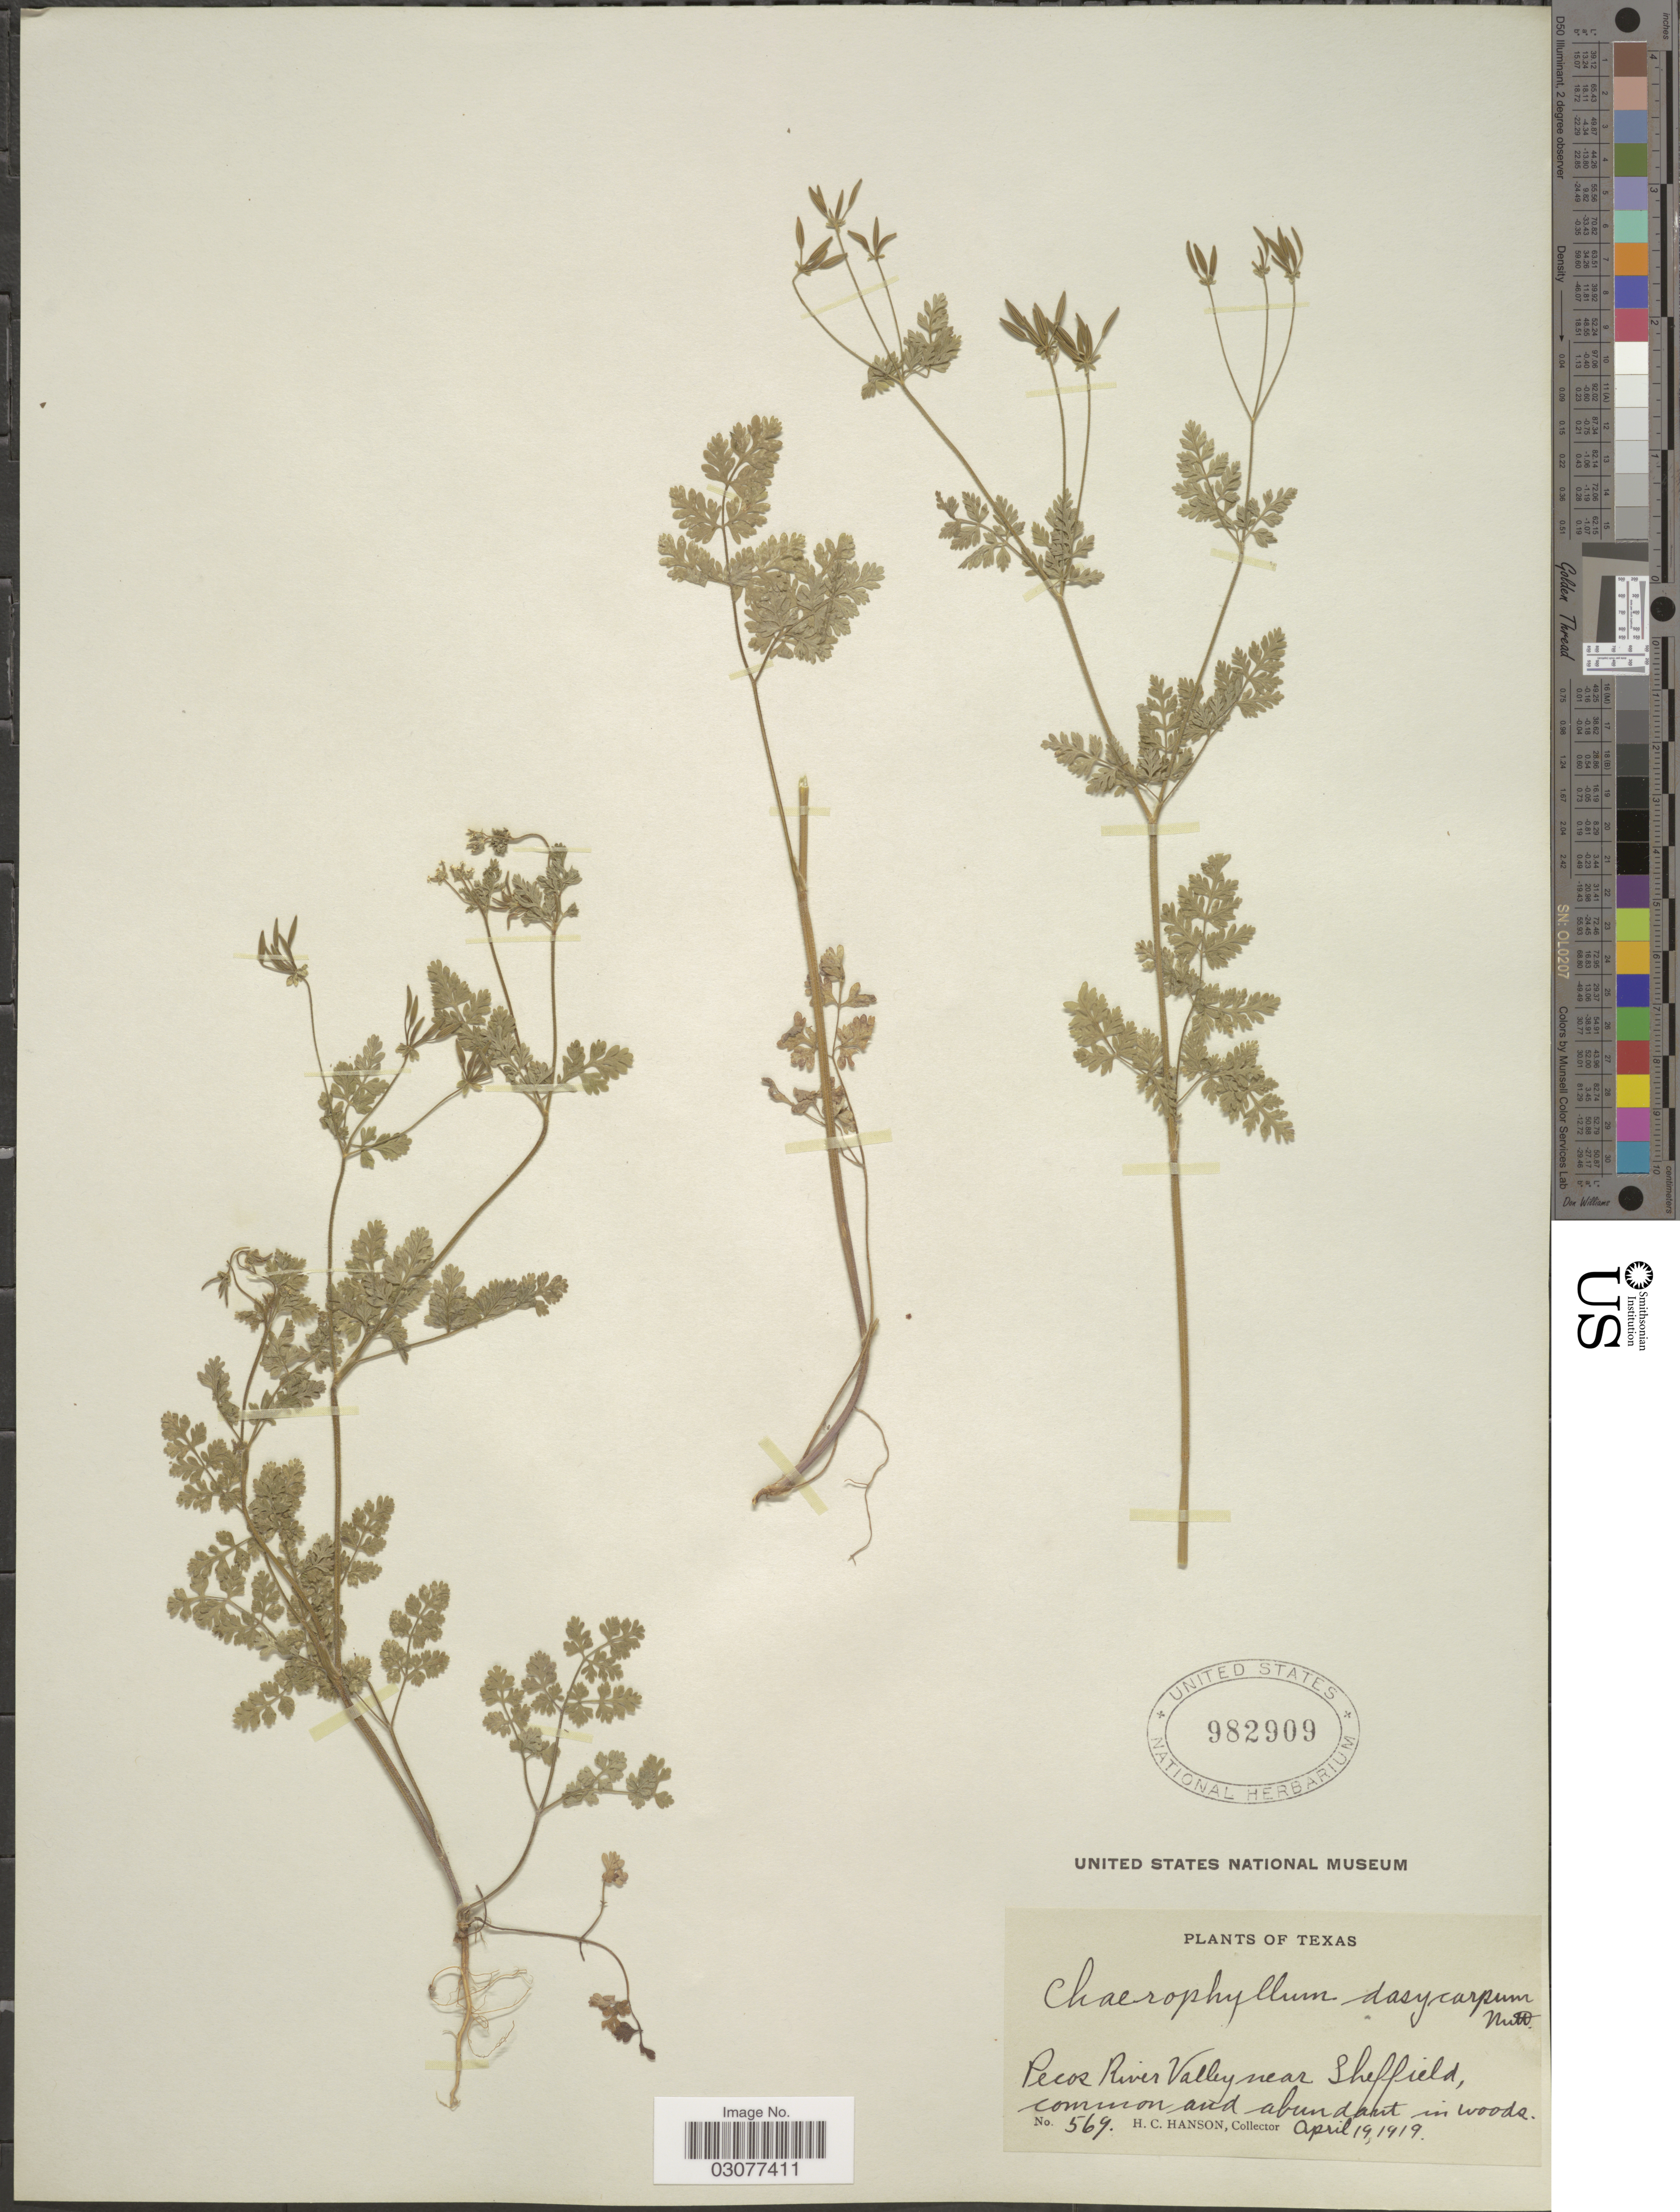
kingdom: Plantae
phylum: Tracheophyta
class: Magnoliopsida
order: Apiales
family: Apiaceae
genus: Chaerophyllum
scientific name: Chaerophyllum dasycarpum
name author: (Hook. ex S. Watson) Nutt.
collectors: H. Hanson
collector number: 569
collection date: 1919-04-19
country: United States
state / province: Texas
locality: Pecos River Valley near Sheffield, common and abundant in woods.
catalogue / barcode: US 982909